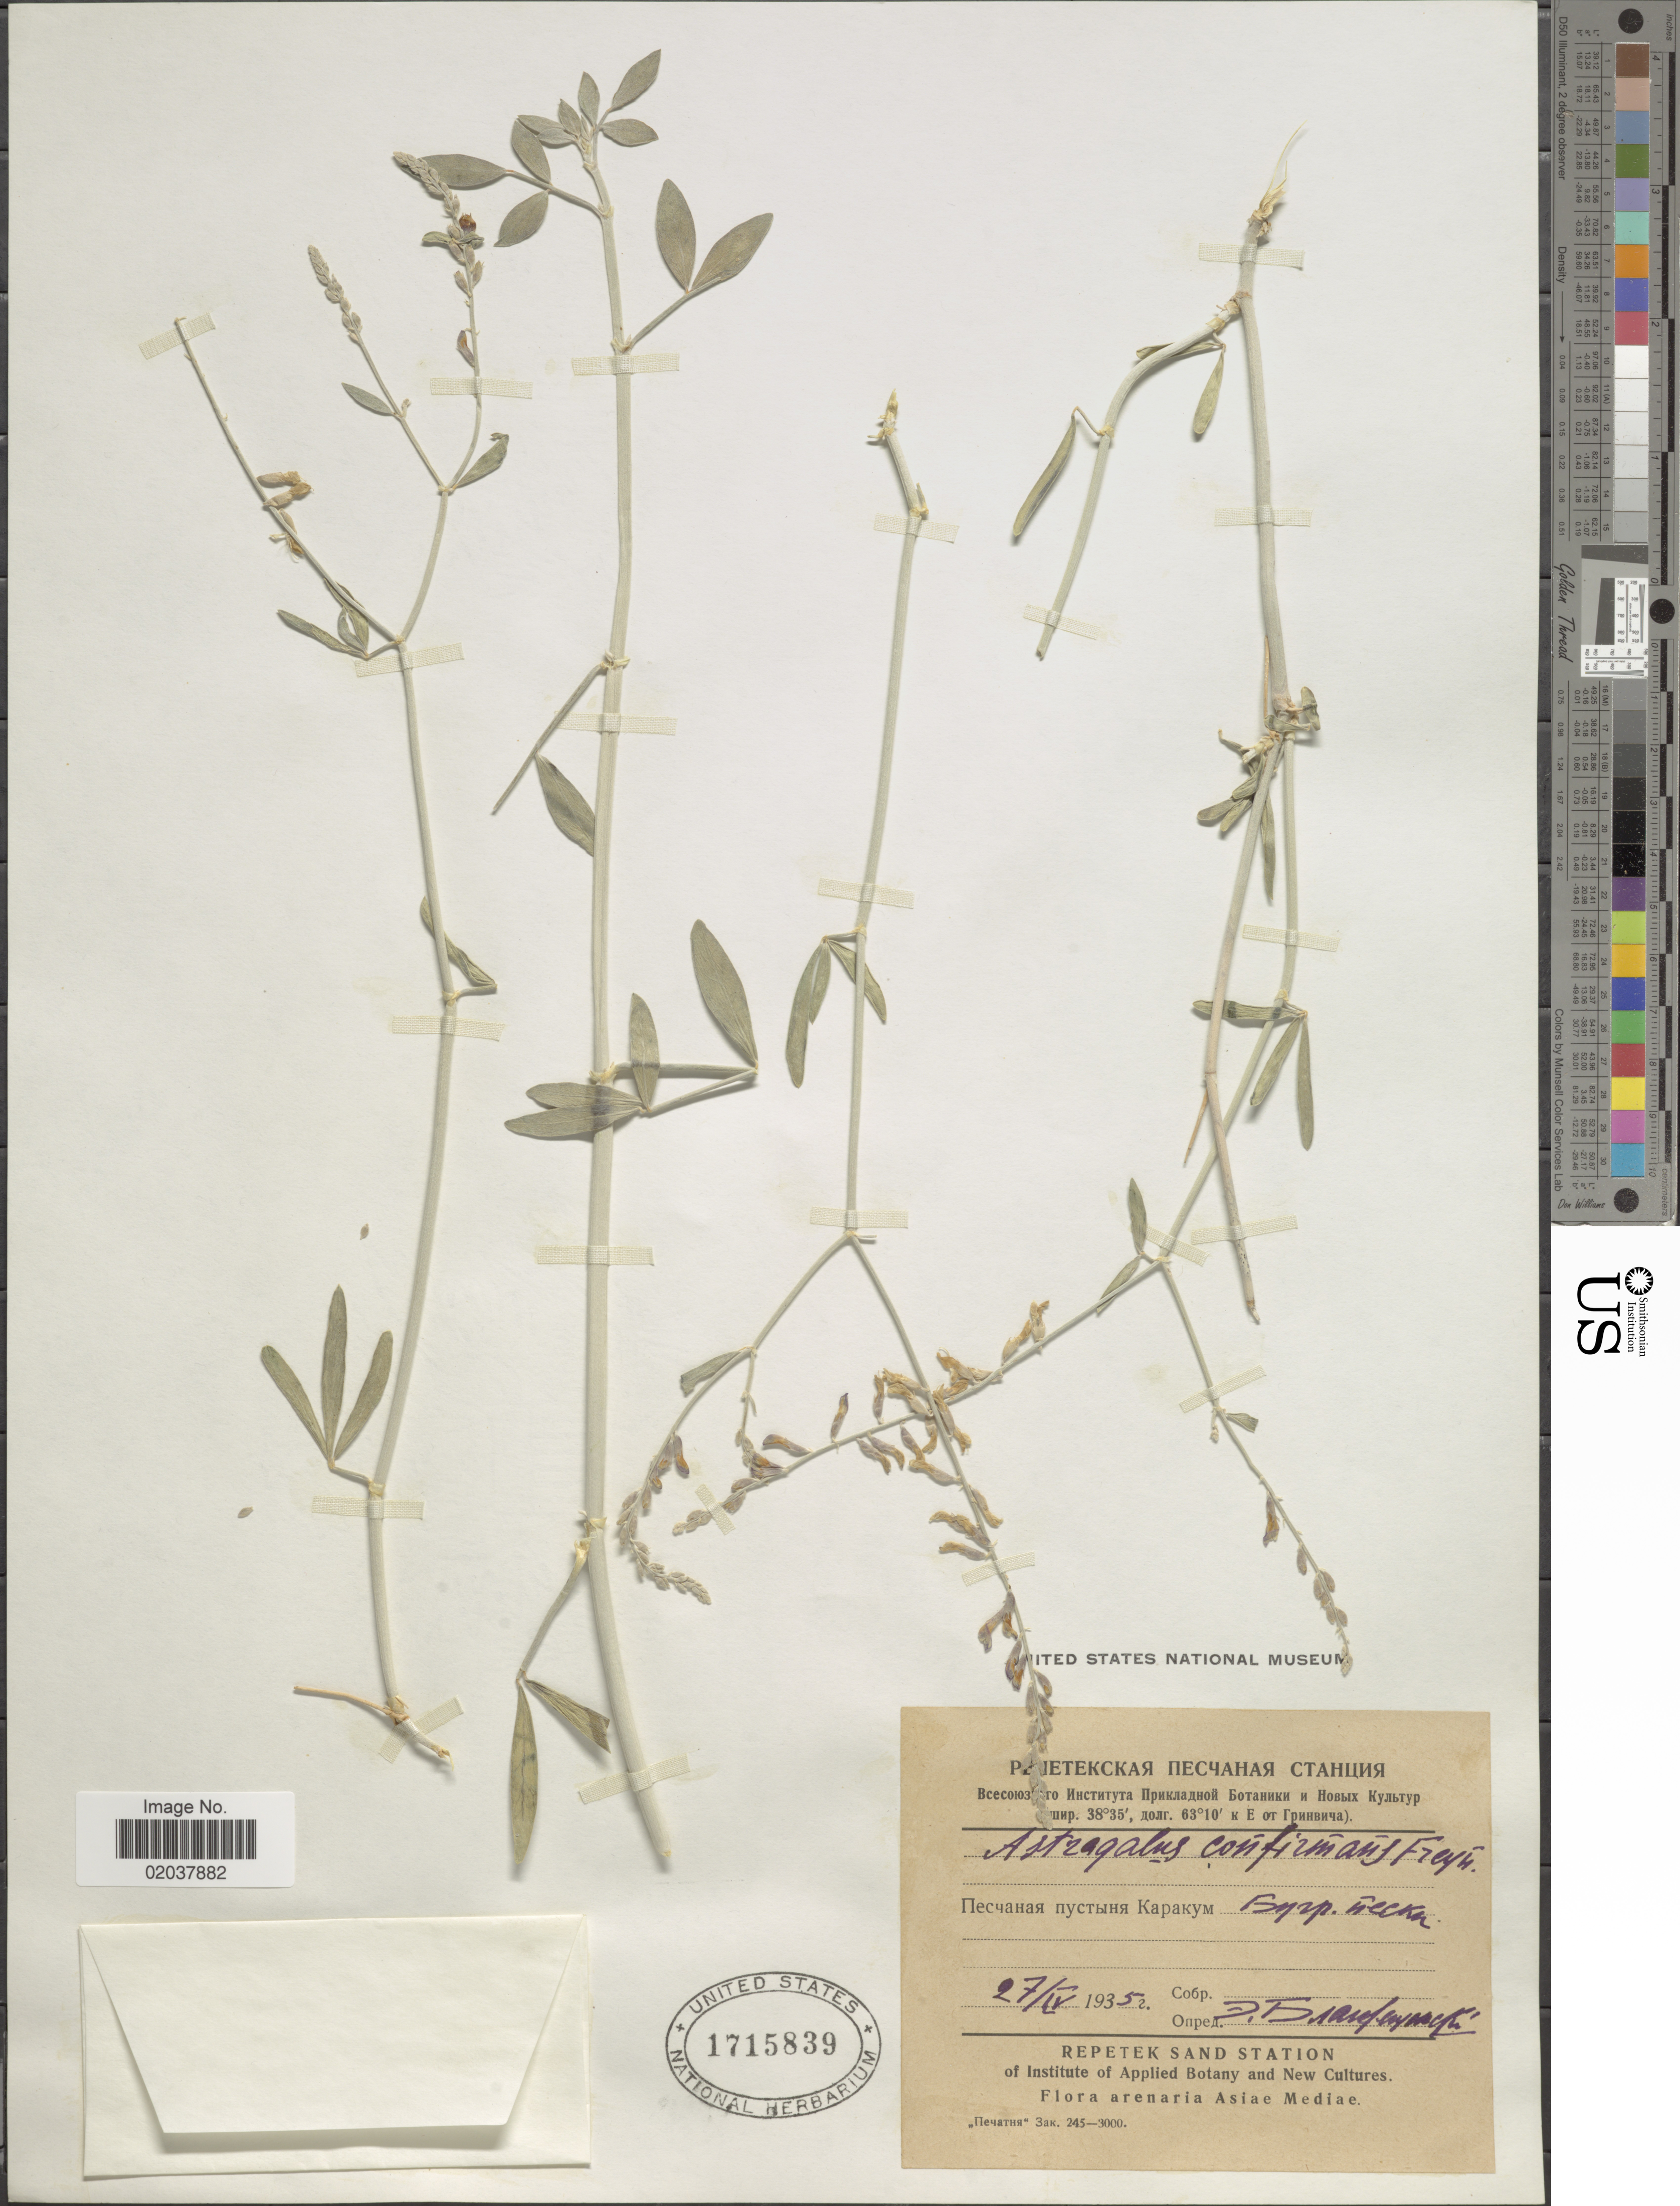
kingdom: Plantae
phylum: Tracheophyta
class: Magnoliopsida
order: Fabales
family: Fabaceae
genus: Astragalus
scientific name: Astragalus confirmans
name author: Freyn & Bornm.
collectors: E. Blagoveshenskiy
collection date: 1935-04-27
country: Turkmenistan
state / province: Lebap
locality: Karakum Desert, Repetek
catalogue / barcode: US 1715839